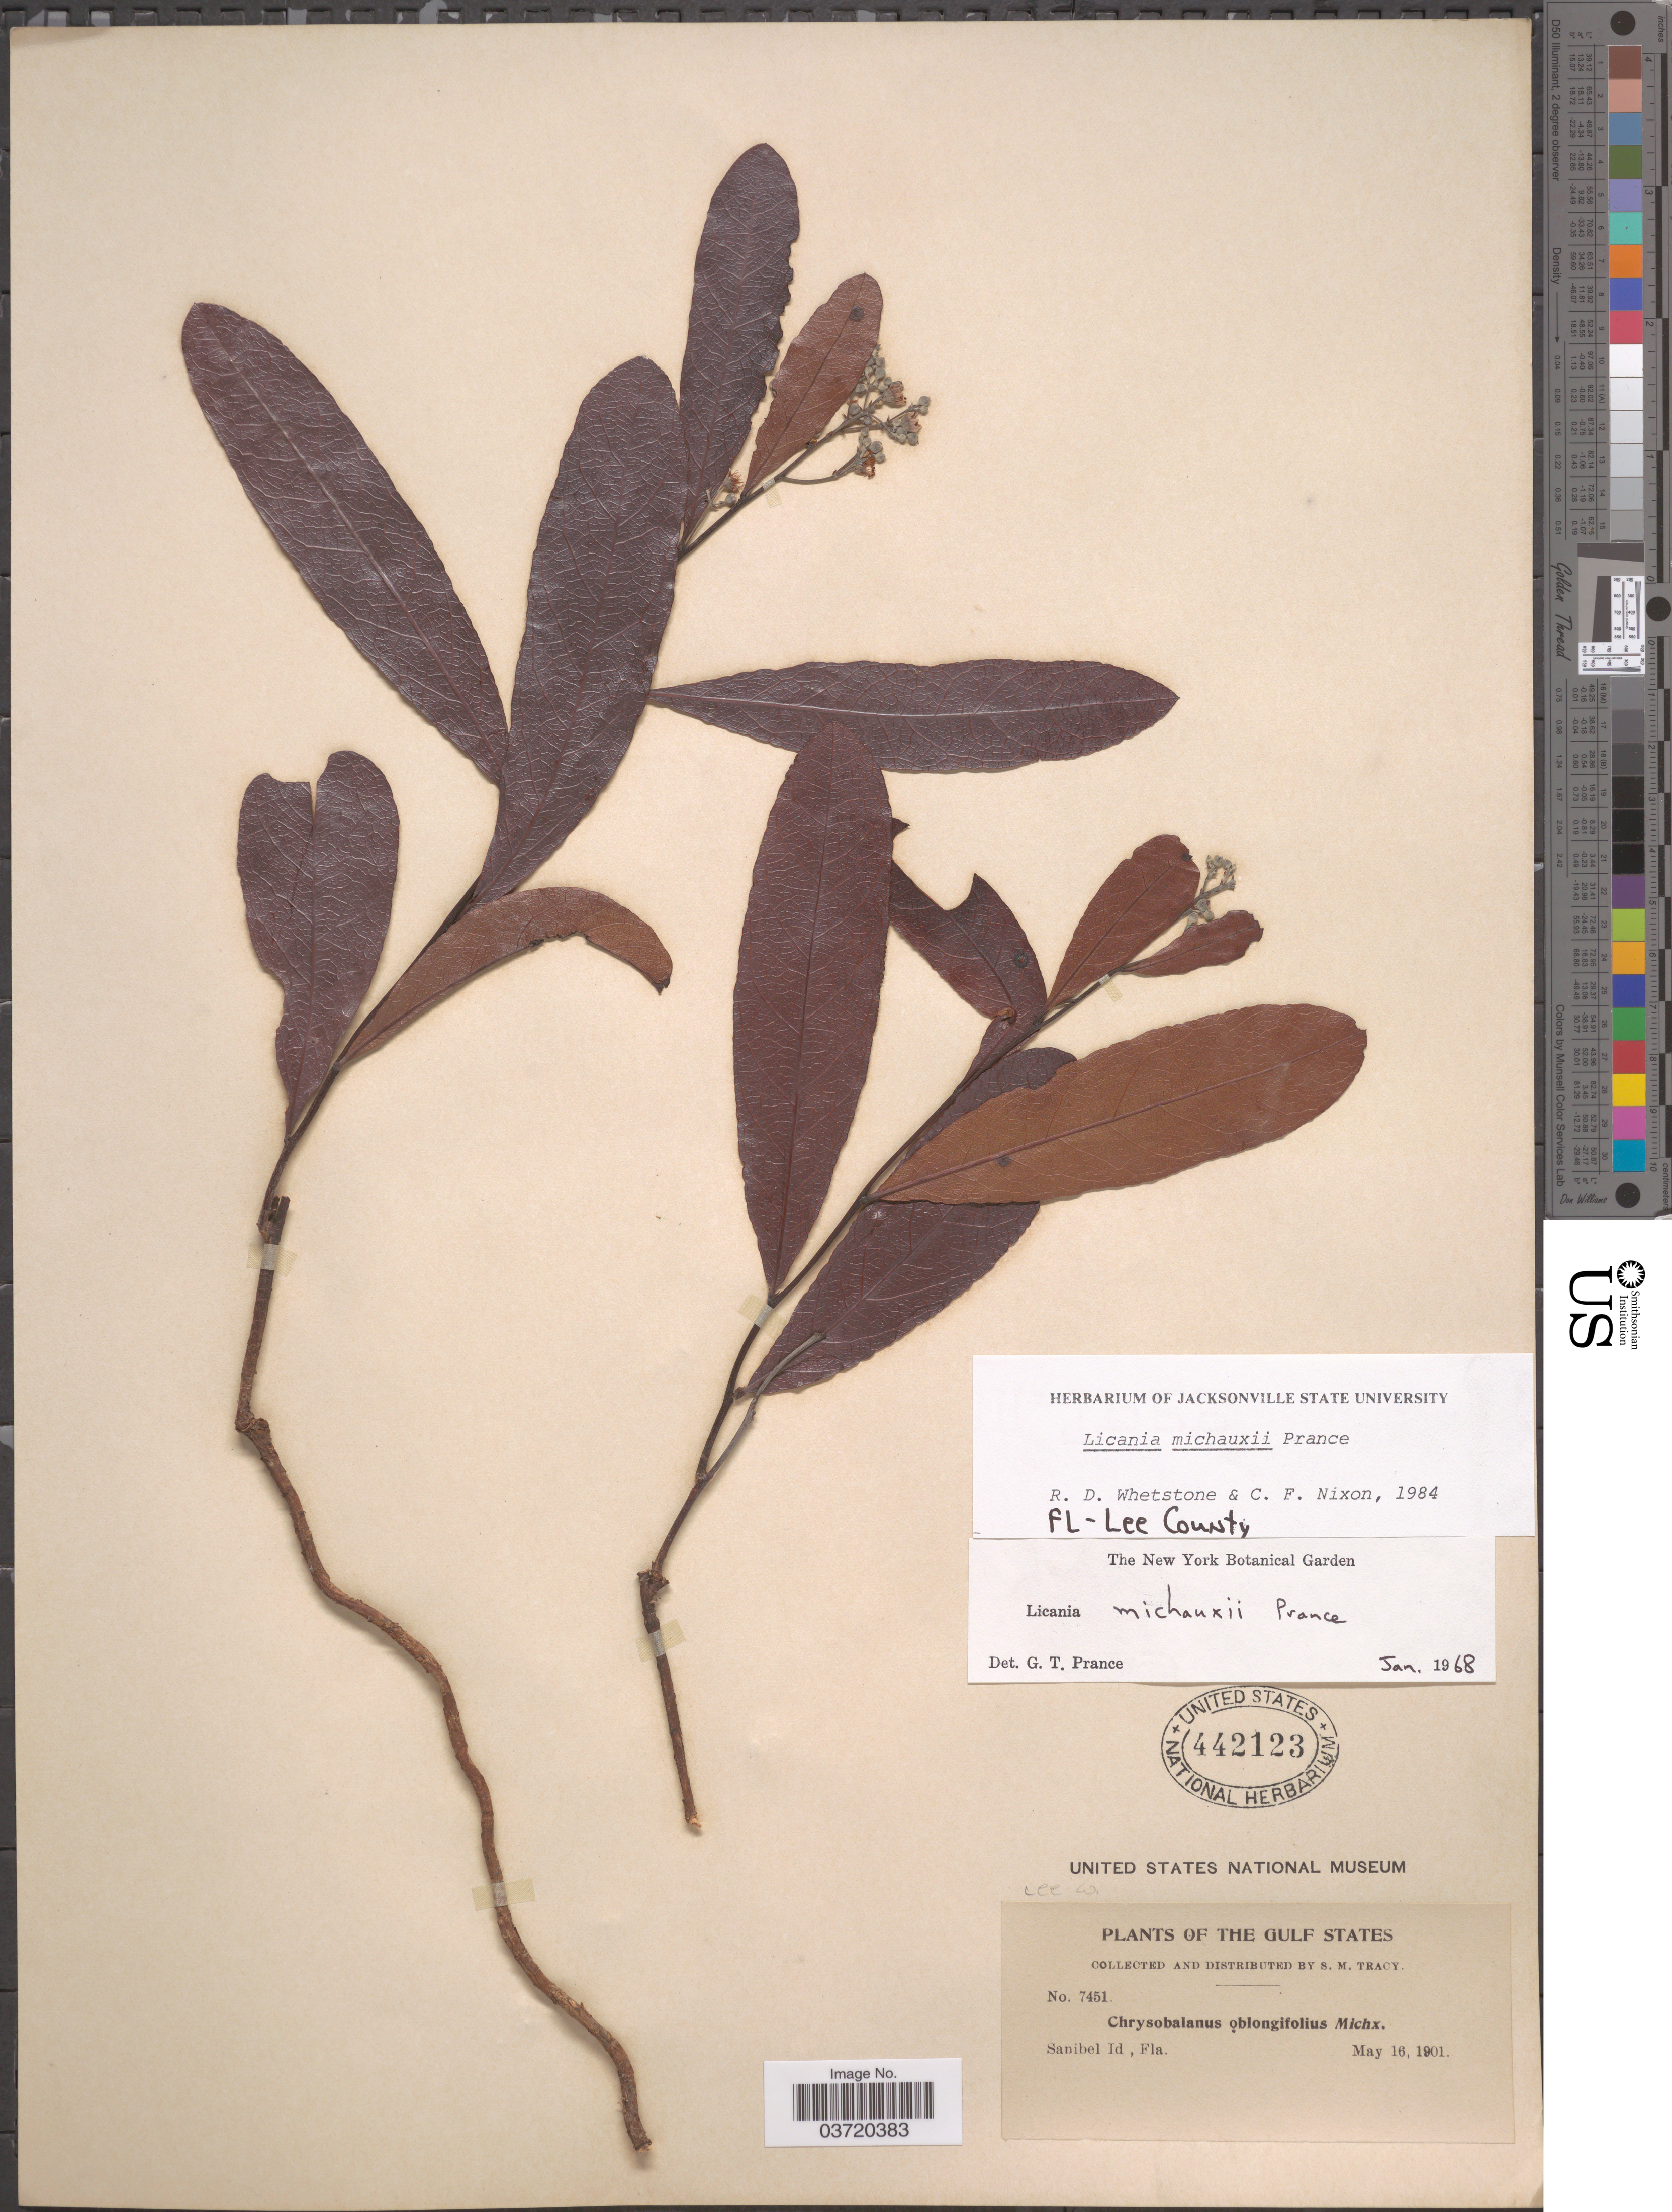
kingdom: Plantae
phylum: Tracheophyta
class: Magnoliopsida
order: Malpighiales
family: Chrysobalanaceae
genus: Geobalanus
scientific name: Geobalanus oblongifolius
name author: (Michx.) Small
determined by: Strong, M. T., (US), Smithsonian Institution - National Museum of Natural History (UNITED STATES)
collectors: S. M. Tracy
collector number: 7451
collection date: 1901-05-16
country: United States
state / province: Florida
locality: Gulf States. Sanibel Id.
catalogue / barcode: US 442123